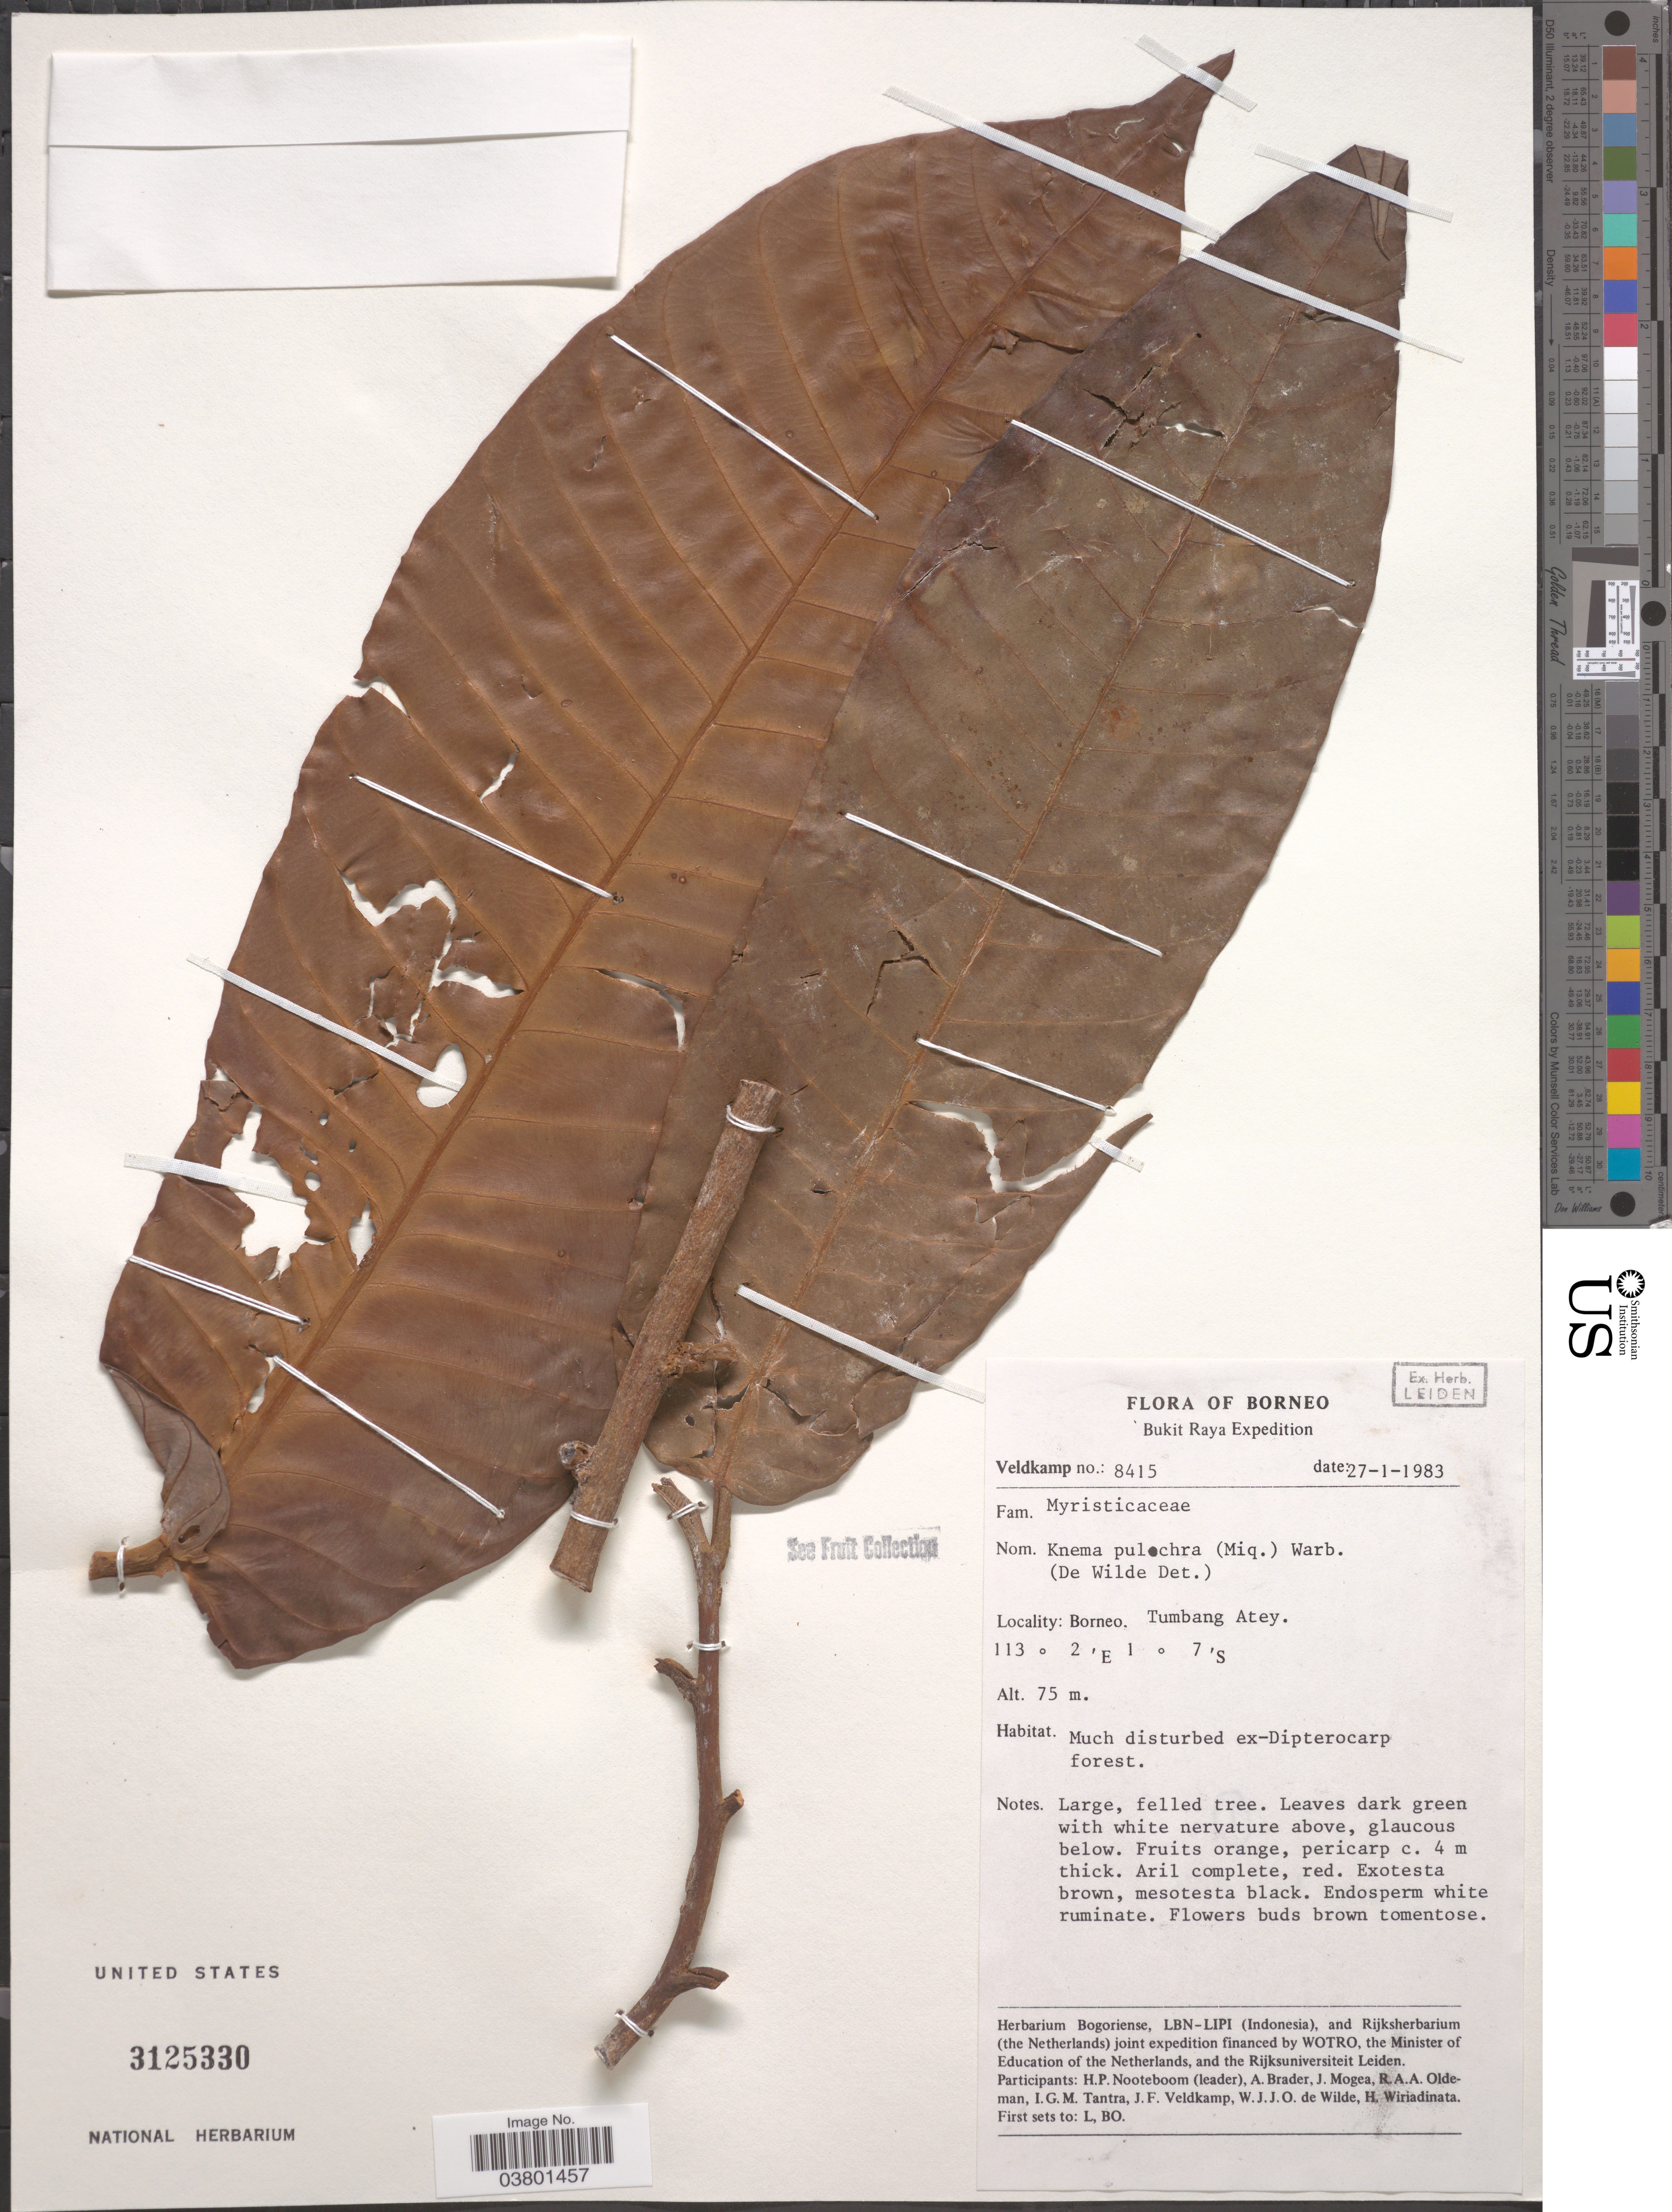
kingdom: Plantae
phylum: Tracheophyta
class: Magnoliopsida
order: Magnoliales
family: Myristicaceae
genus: Knema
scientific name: Knema pulchra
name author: (Miq.) Warb.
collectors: J. F. Veldkamp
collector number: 8415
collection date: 1983-01-27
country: Indonesia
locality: Borneo. Tumbang Atey.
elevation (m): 75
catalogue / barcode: US 3125330